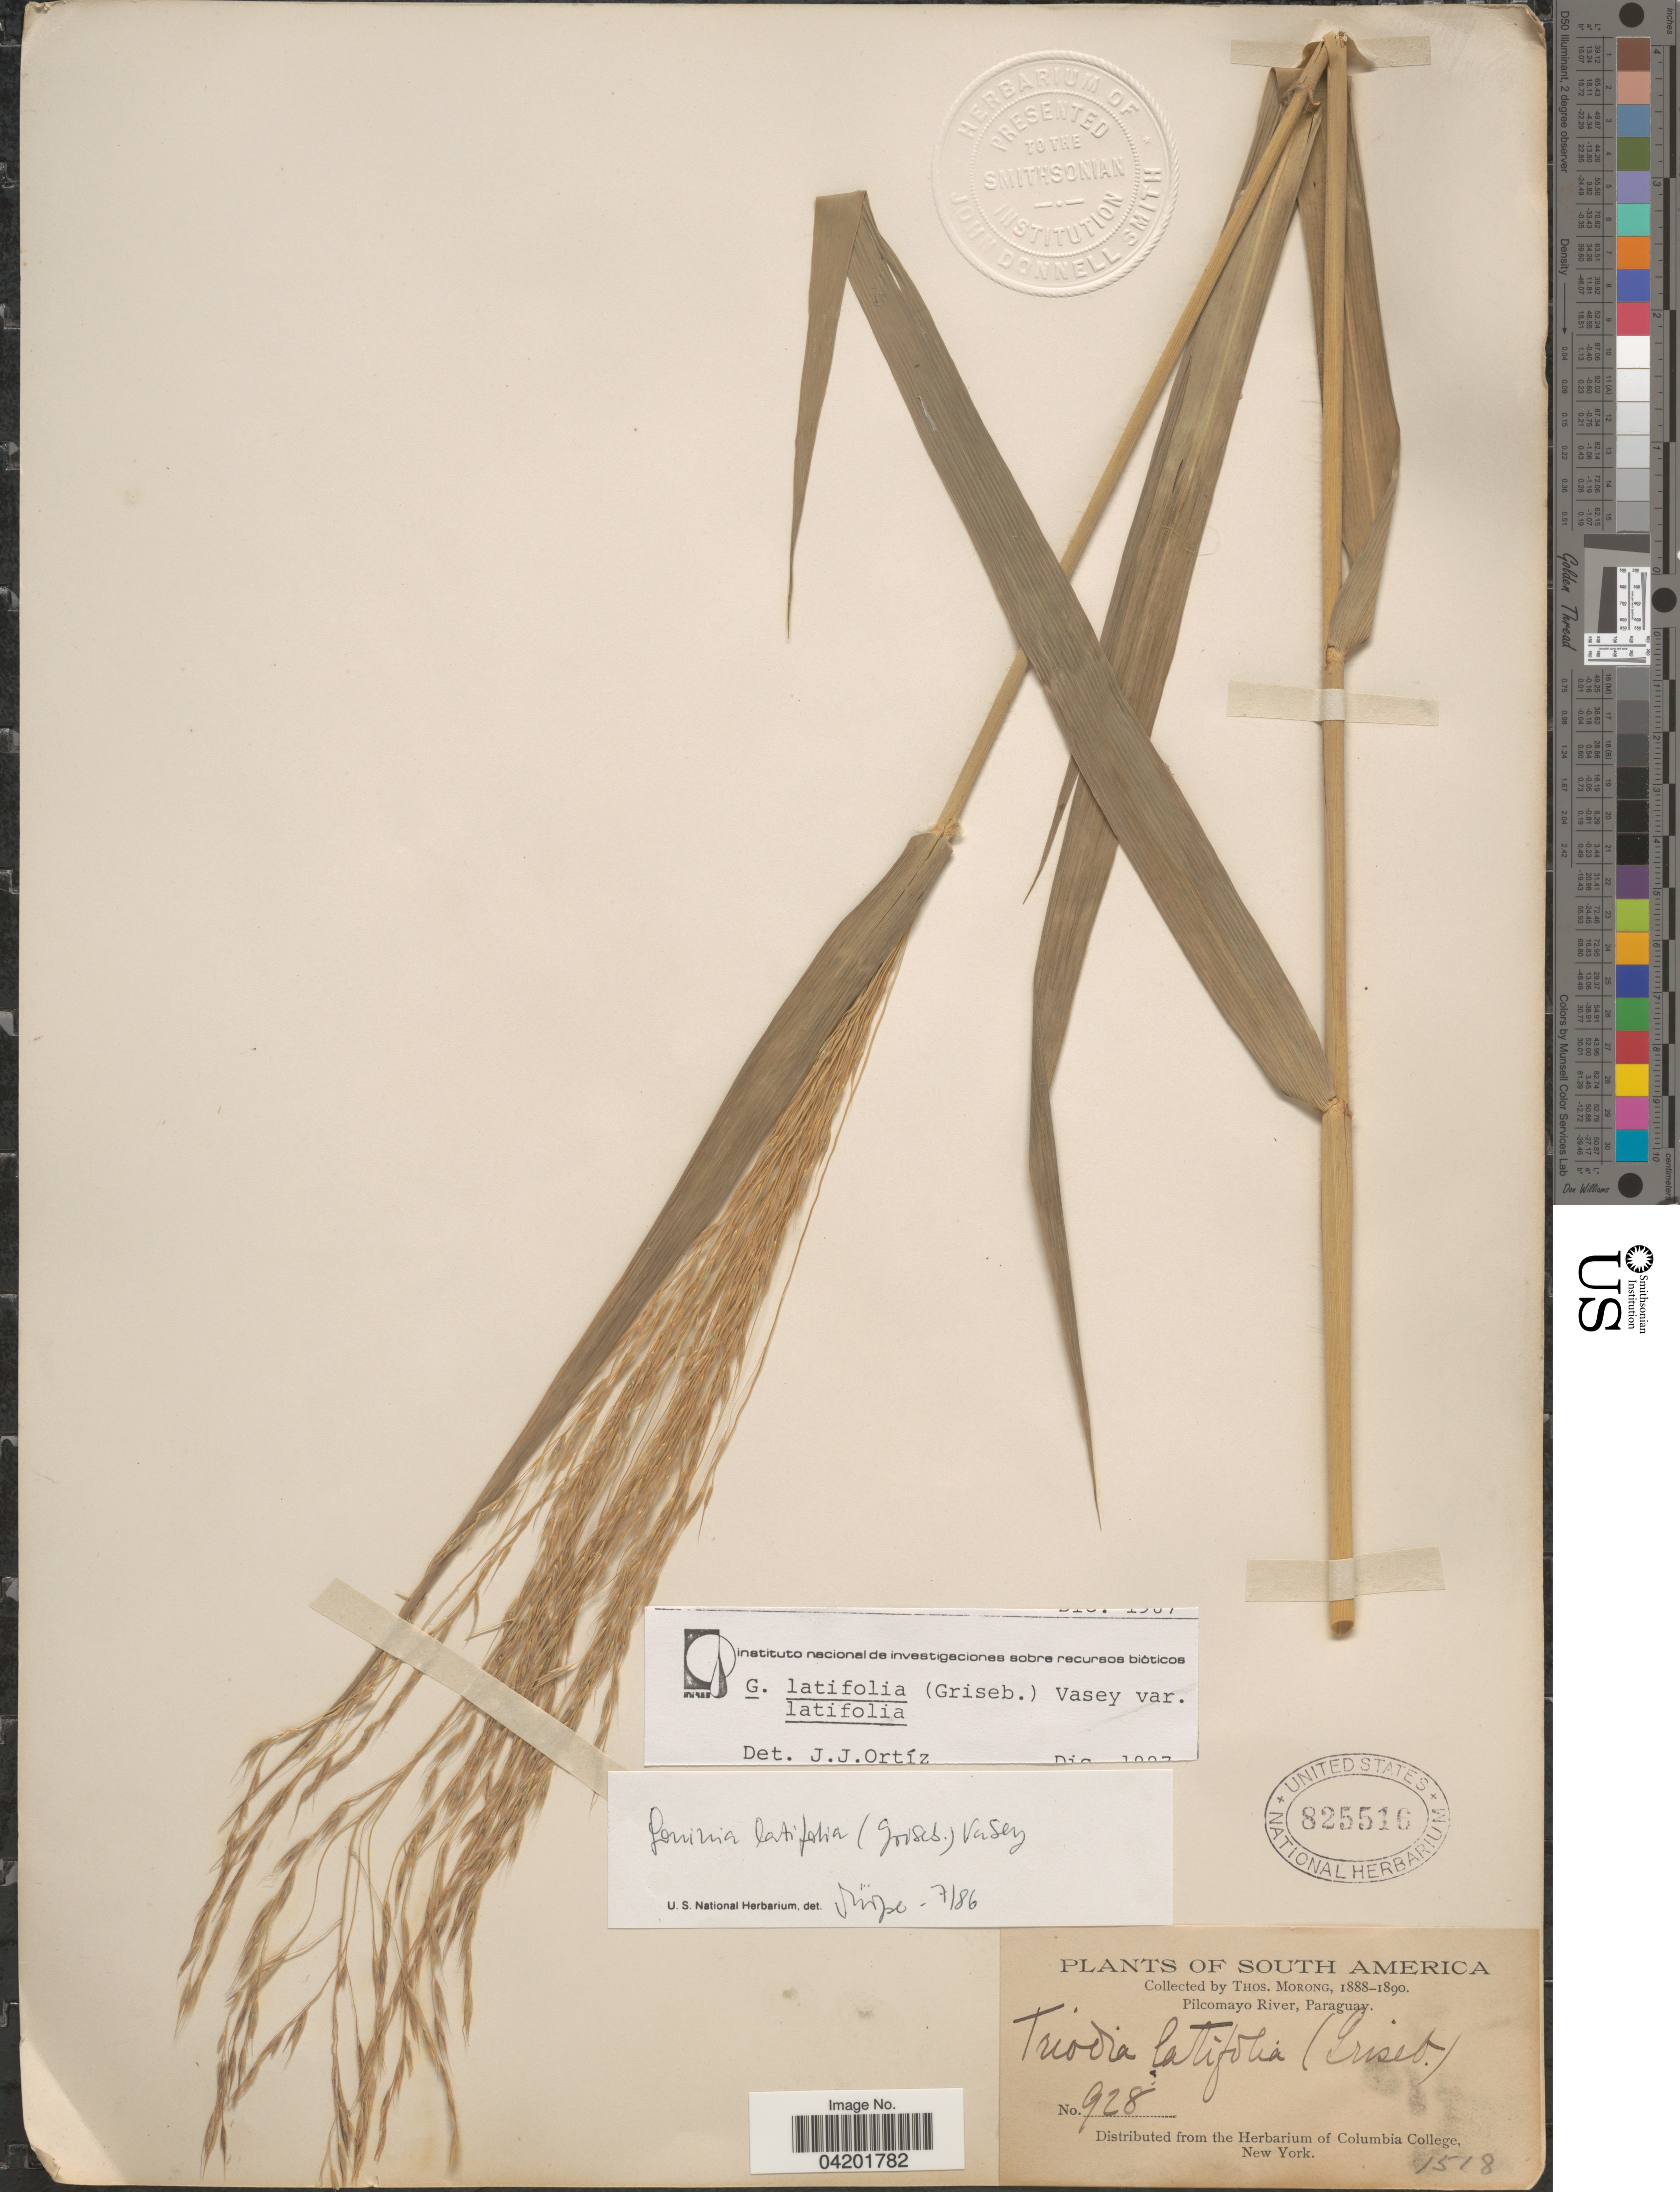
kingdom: Plantae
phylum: Tracheophyta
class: Liliopsida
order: Poales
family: Poaceae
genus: Gouinia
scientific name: Gouinia latifolia var. latifolia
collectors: ex herb. T. Morong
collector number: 928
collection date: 1888/1890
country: Paraguay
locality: Pilcomayo River.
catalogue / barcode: US 825516